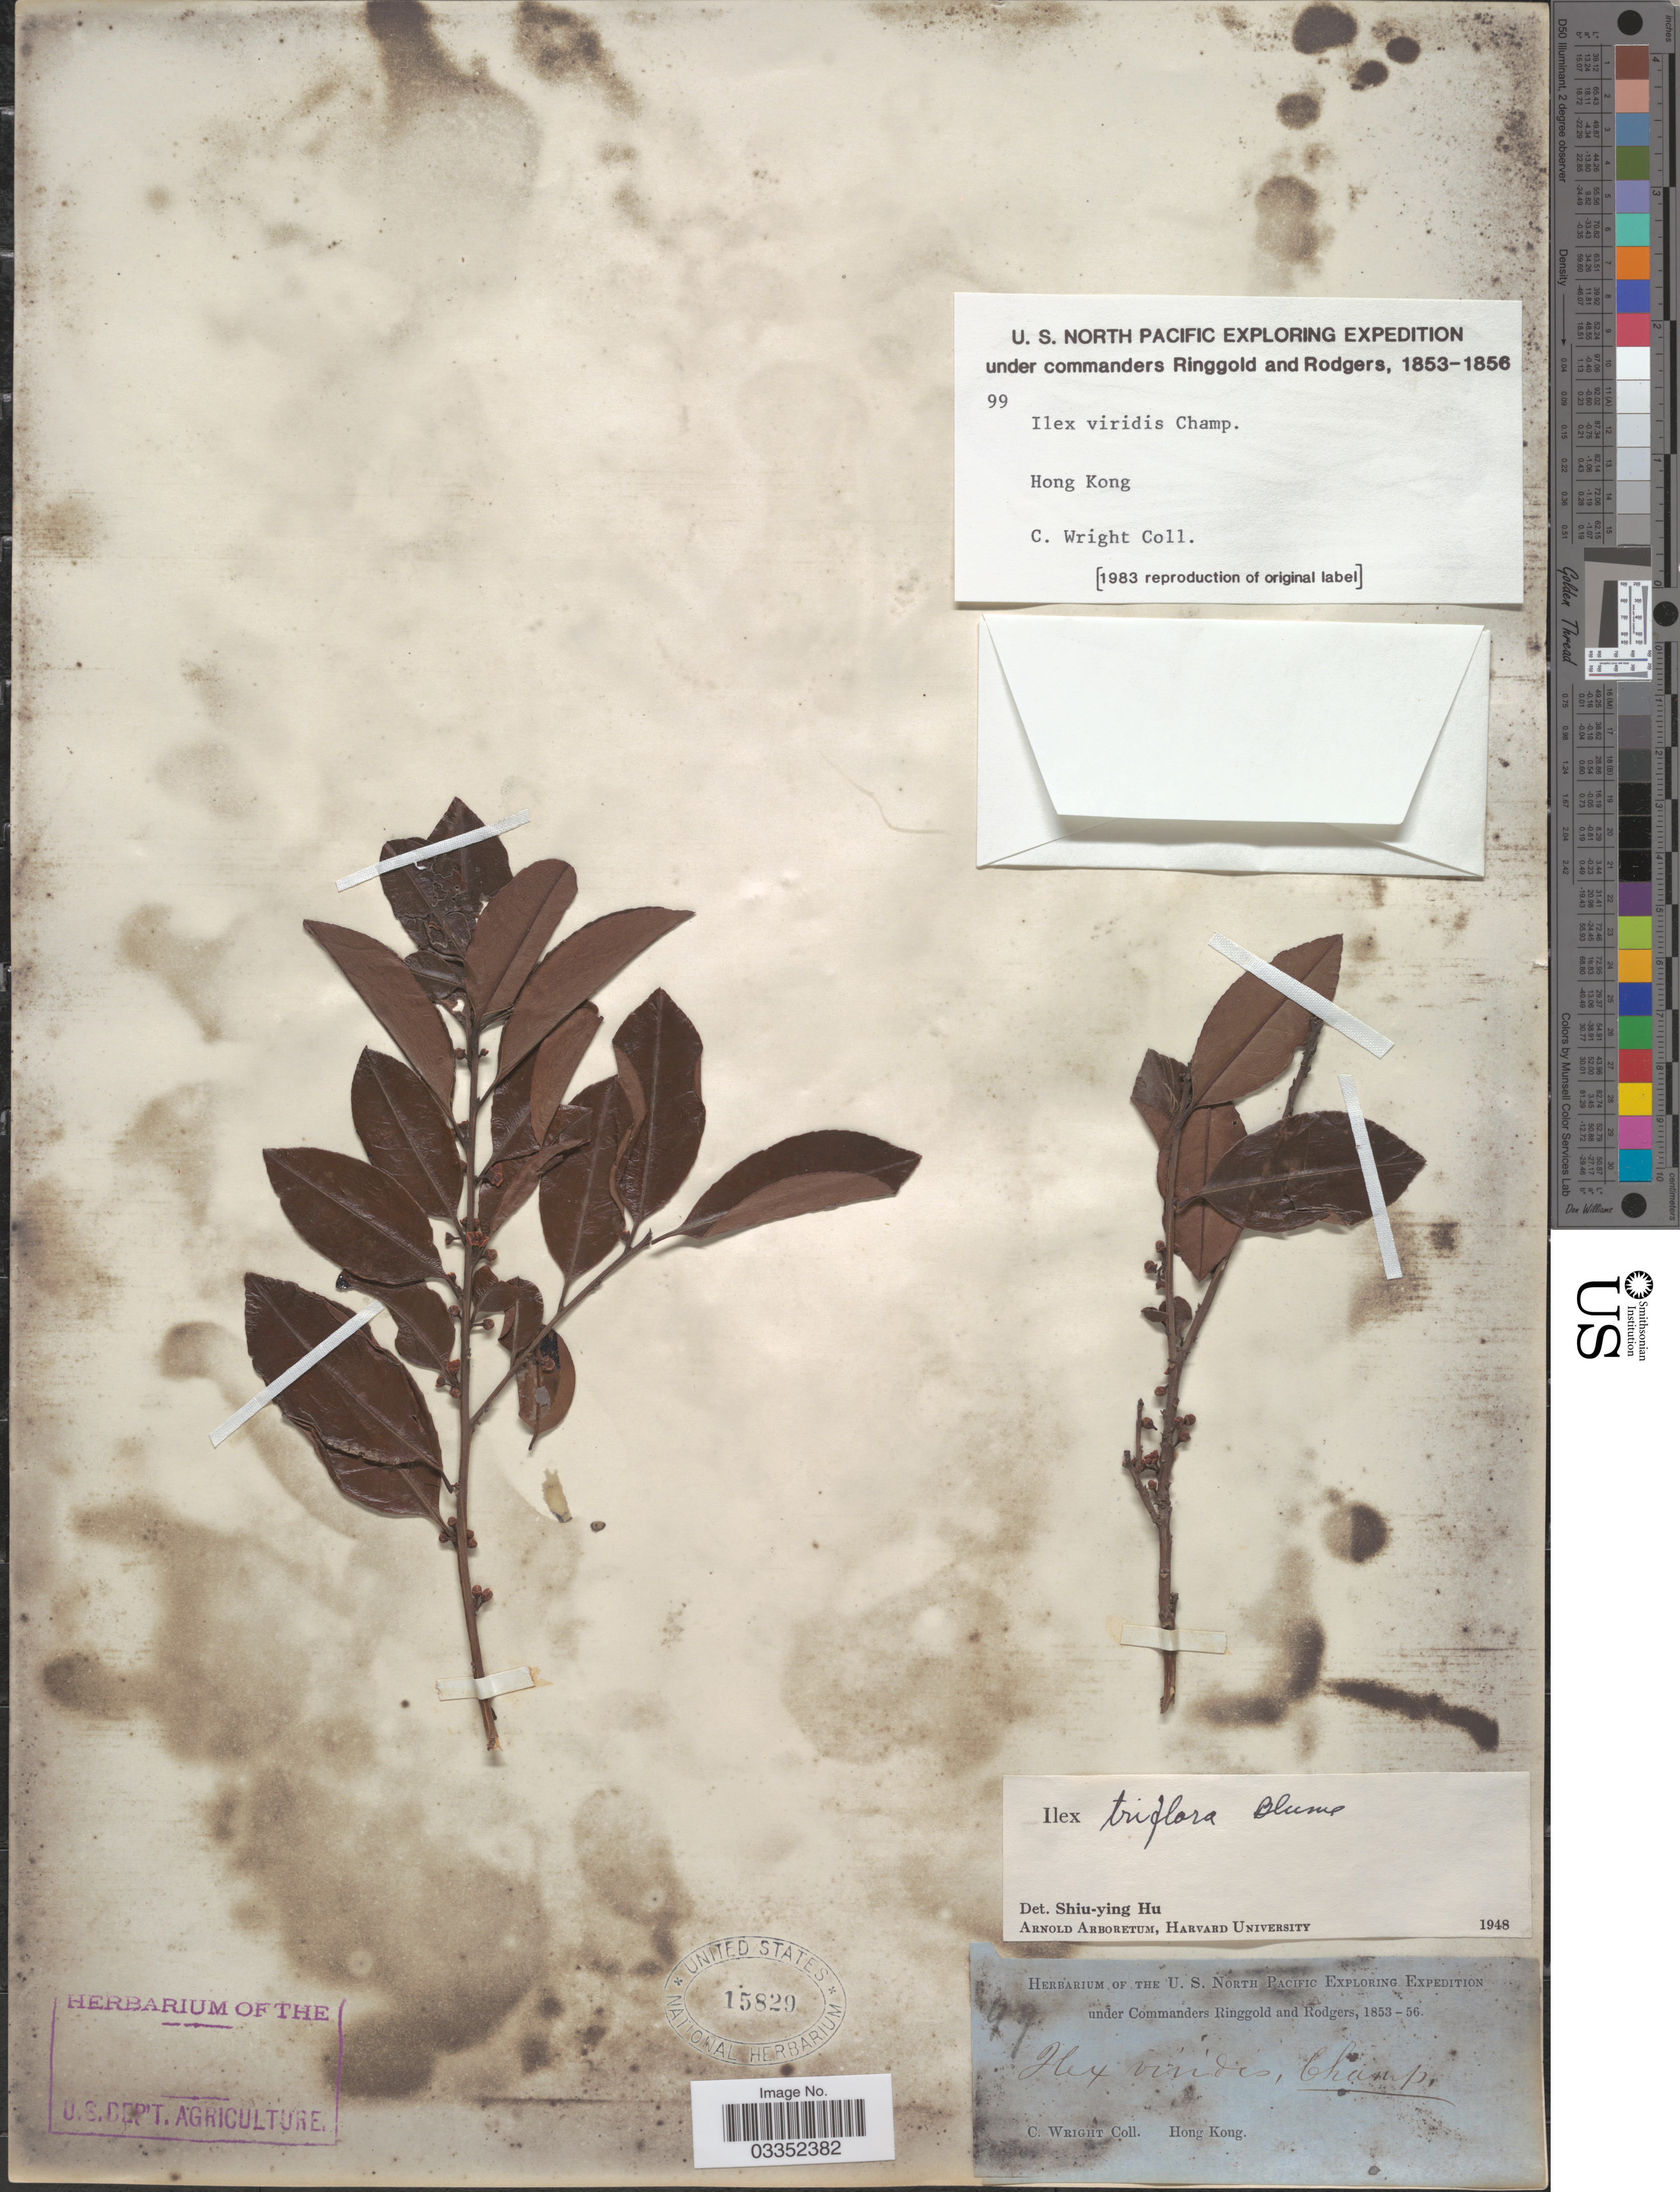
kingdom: Plantae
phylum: Tracheophyta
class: Magnoliopsida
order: Aquifoliales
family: Aquifoliaceae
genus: Ilex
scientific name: Ilex triflora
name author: Blume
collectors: C. Wright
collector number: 47*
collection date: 1853/1856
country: China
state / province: Hong Kong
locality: U.S. North Pacific.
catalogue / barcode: US 15829